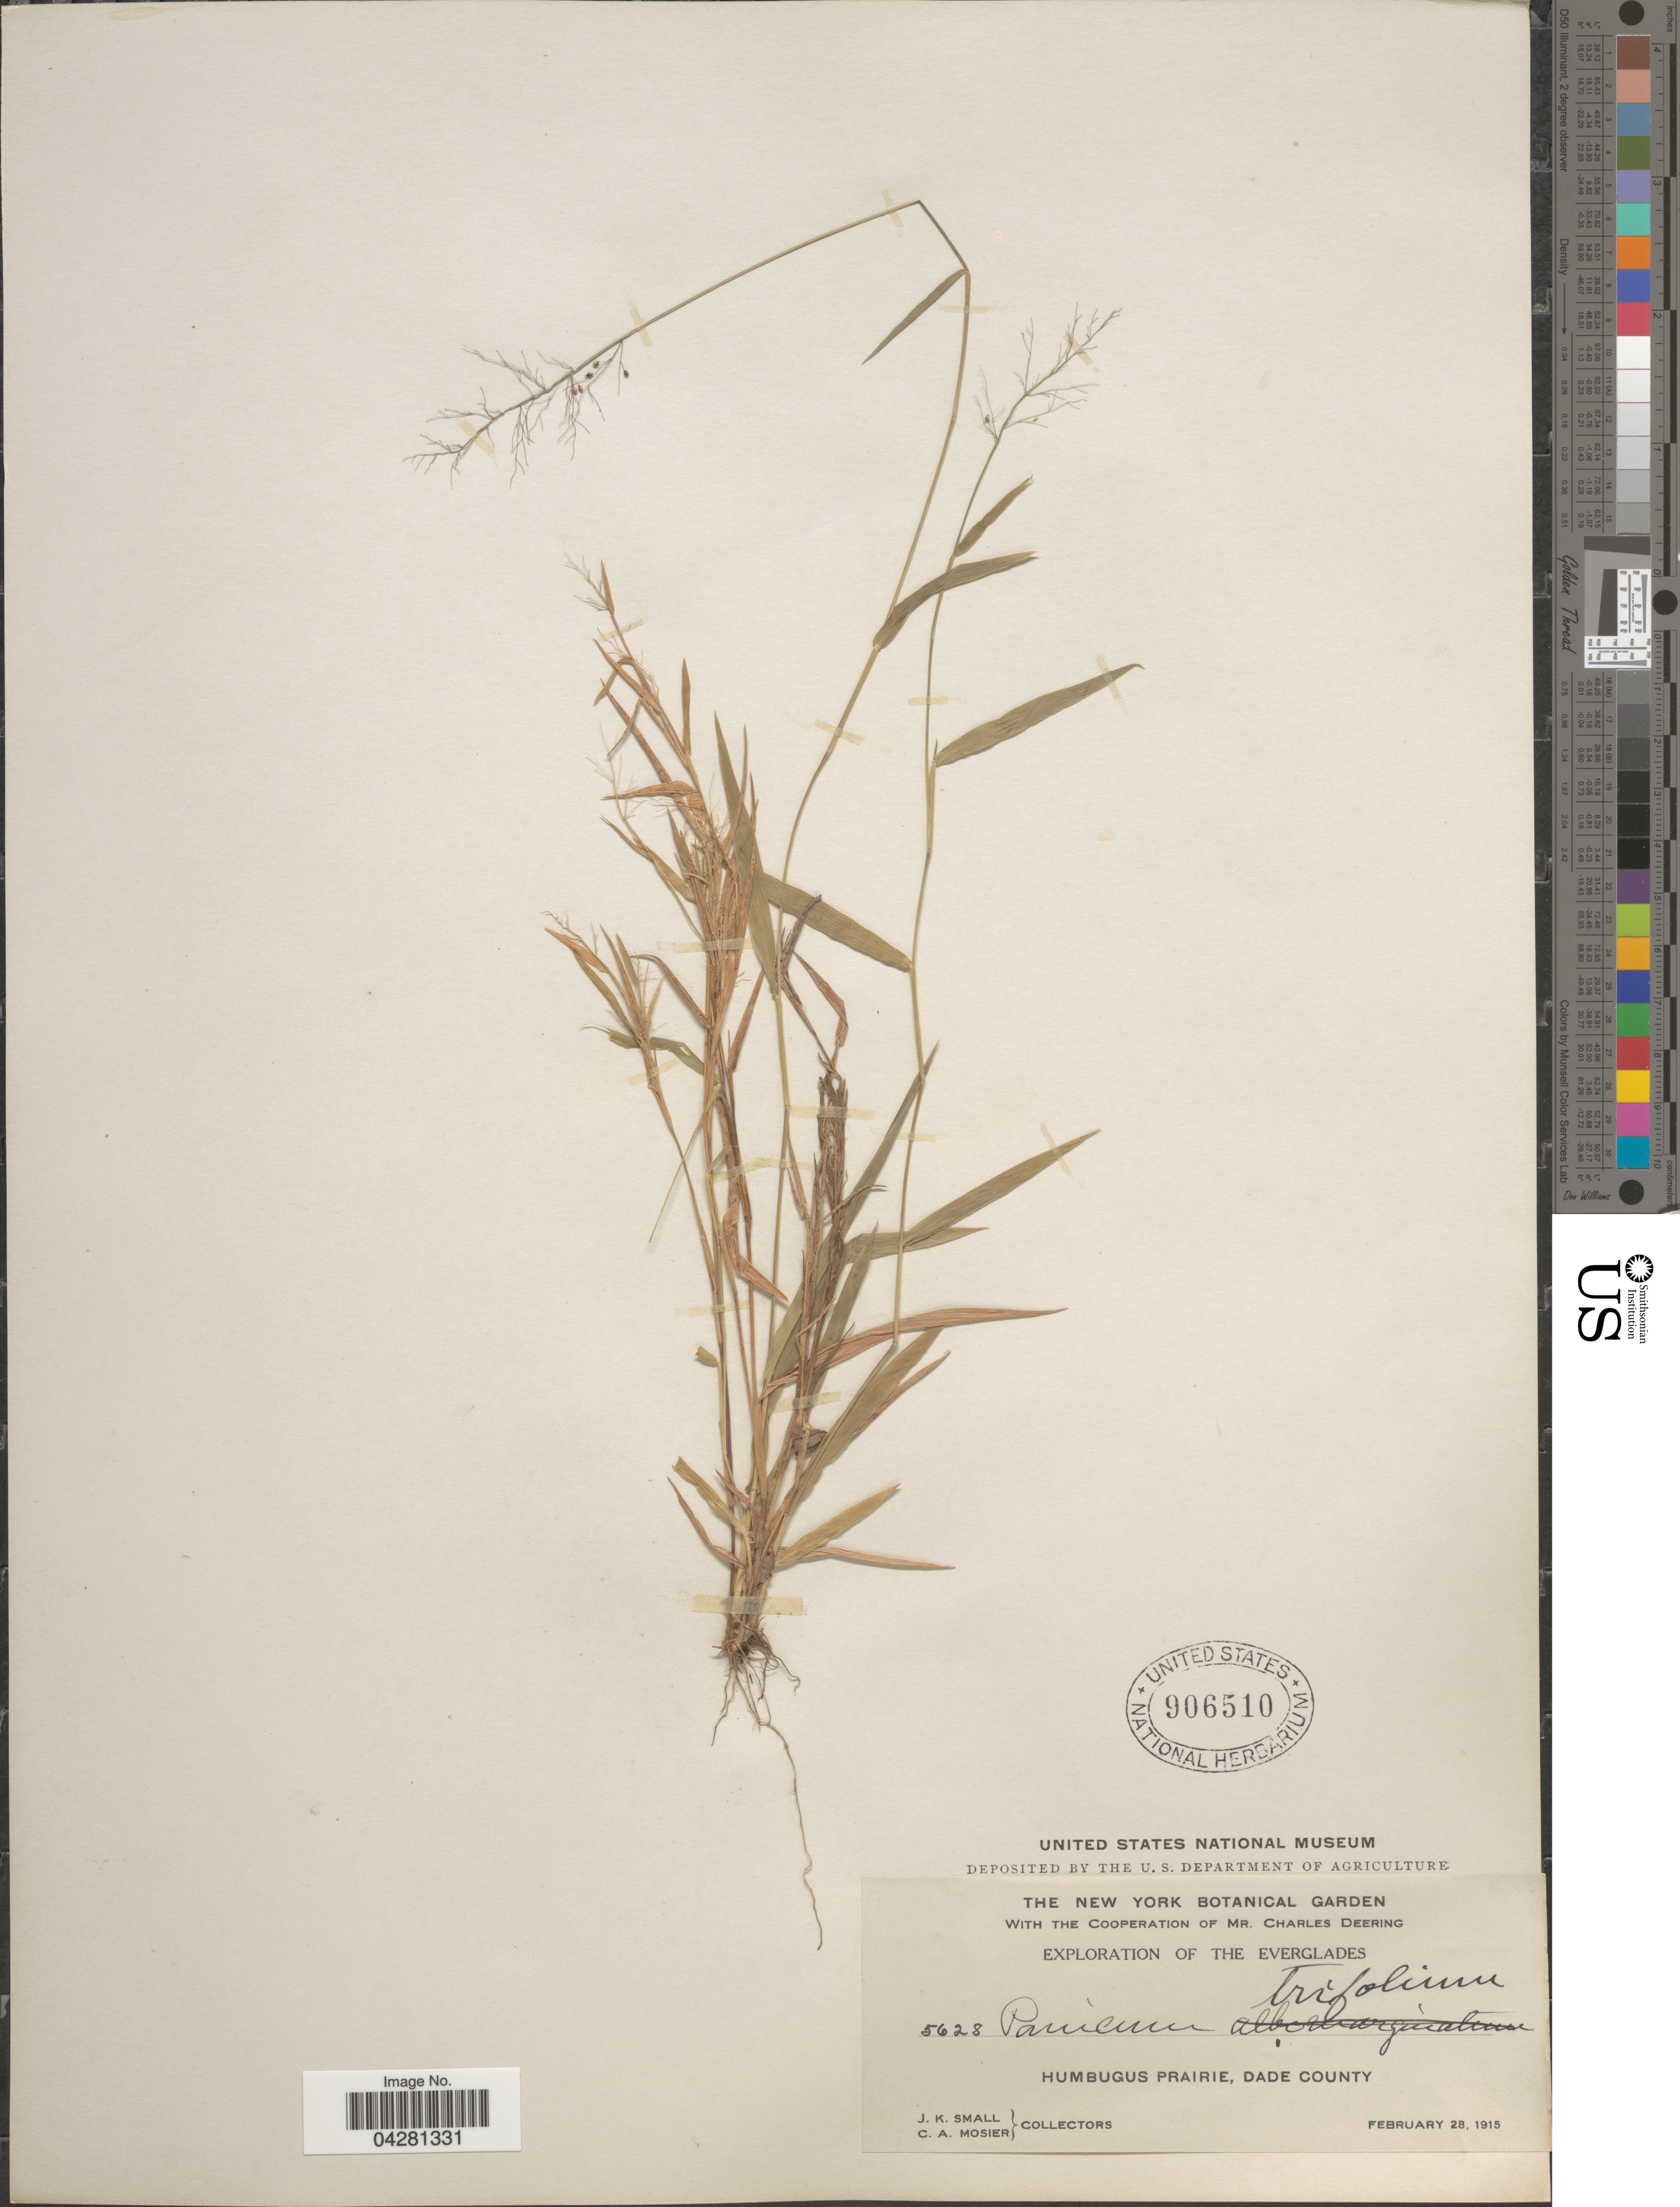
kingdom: Plantae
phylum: Tracheophyta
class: Liliopsida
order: Poales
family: Poaceae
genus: Dichanthelium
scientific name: Dichanthelium dichotomum var. unciphyllum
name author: (Trin.) Davidse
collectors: J. K. Small & C. A. Mosier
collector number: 5628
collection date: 1915-02-28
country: United States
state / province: Florida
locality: Exploration of The Everglades. Humbugus Prairie, Dade County.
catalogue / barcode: US 906510